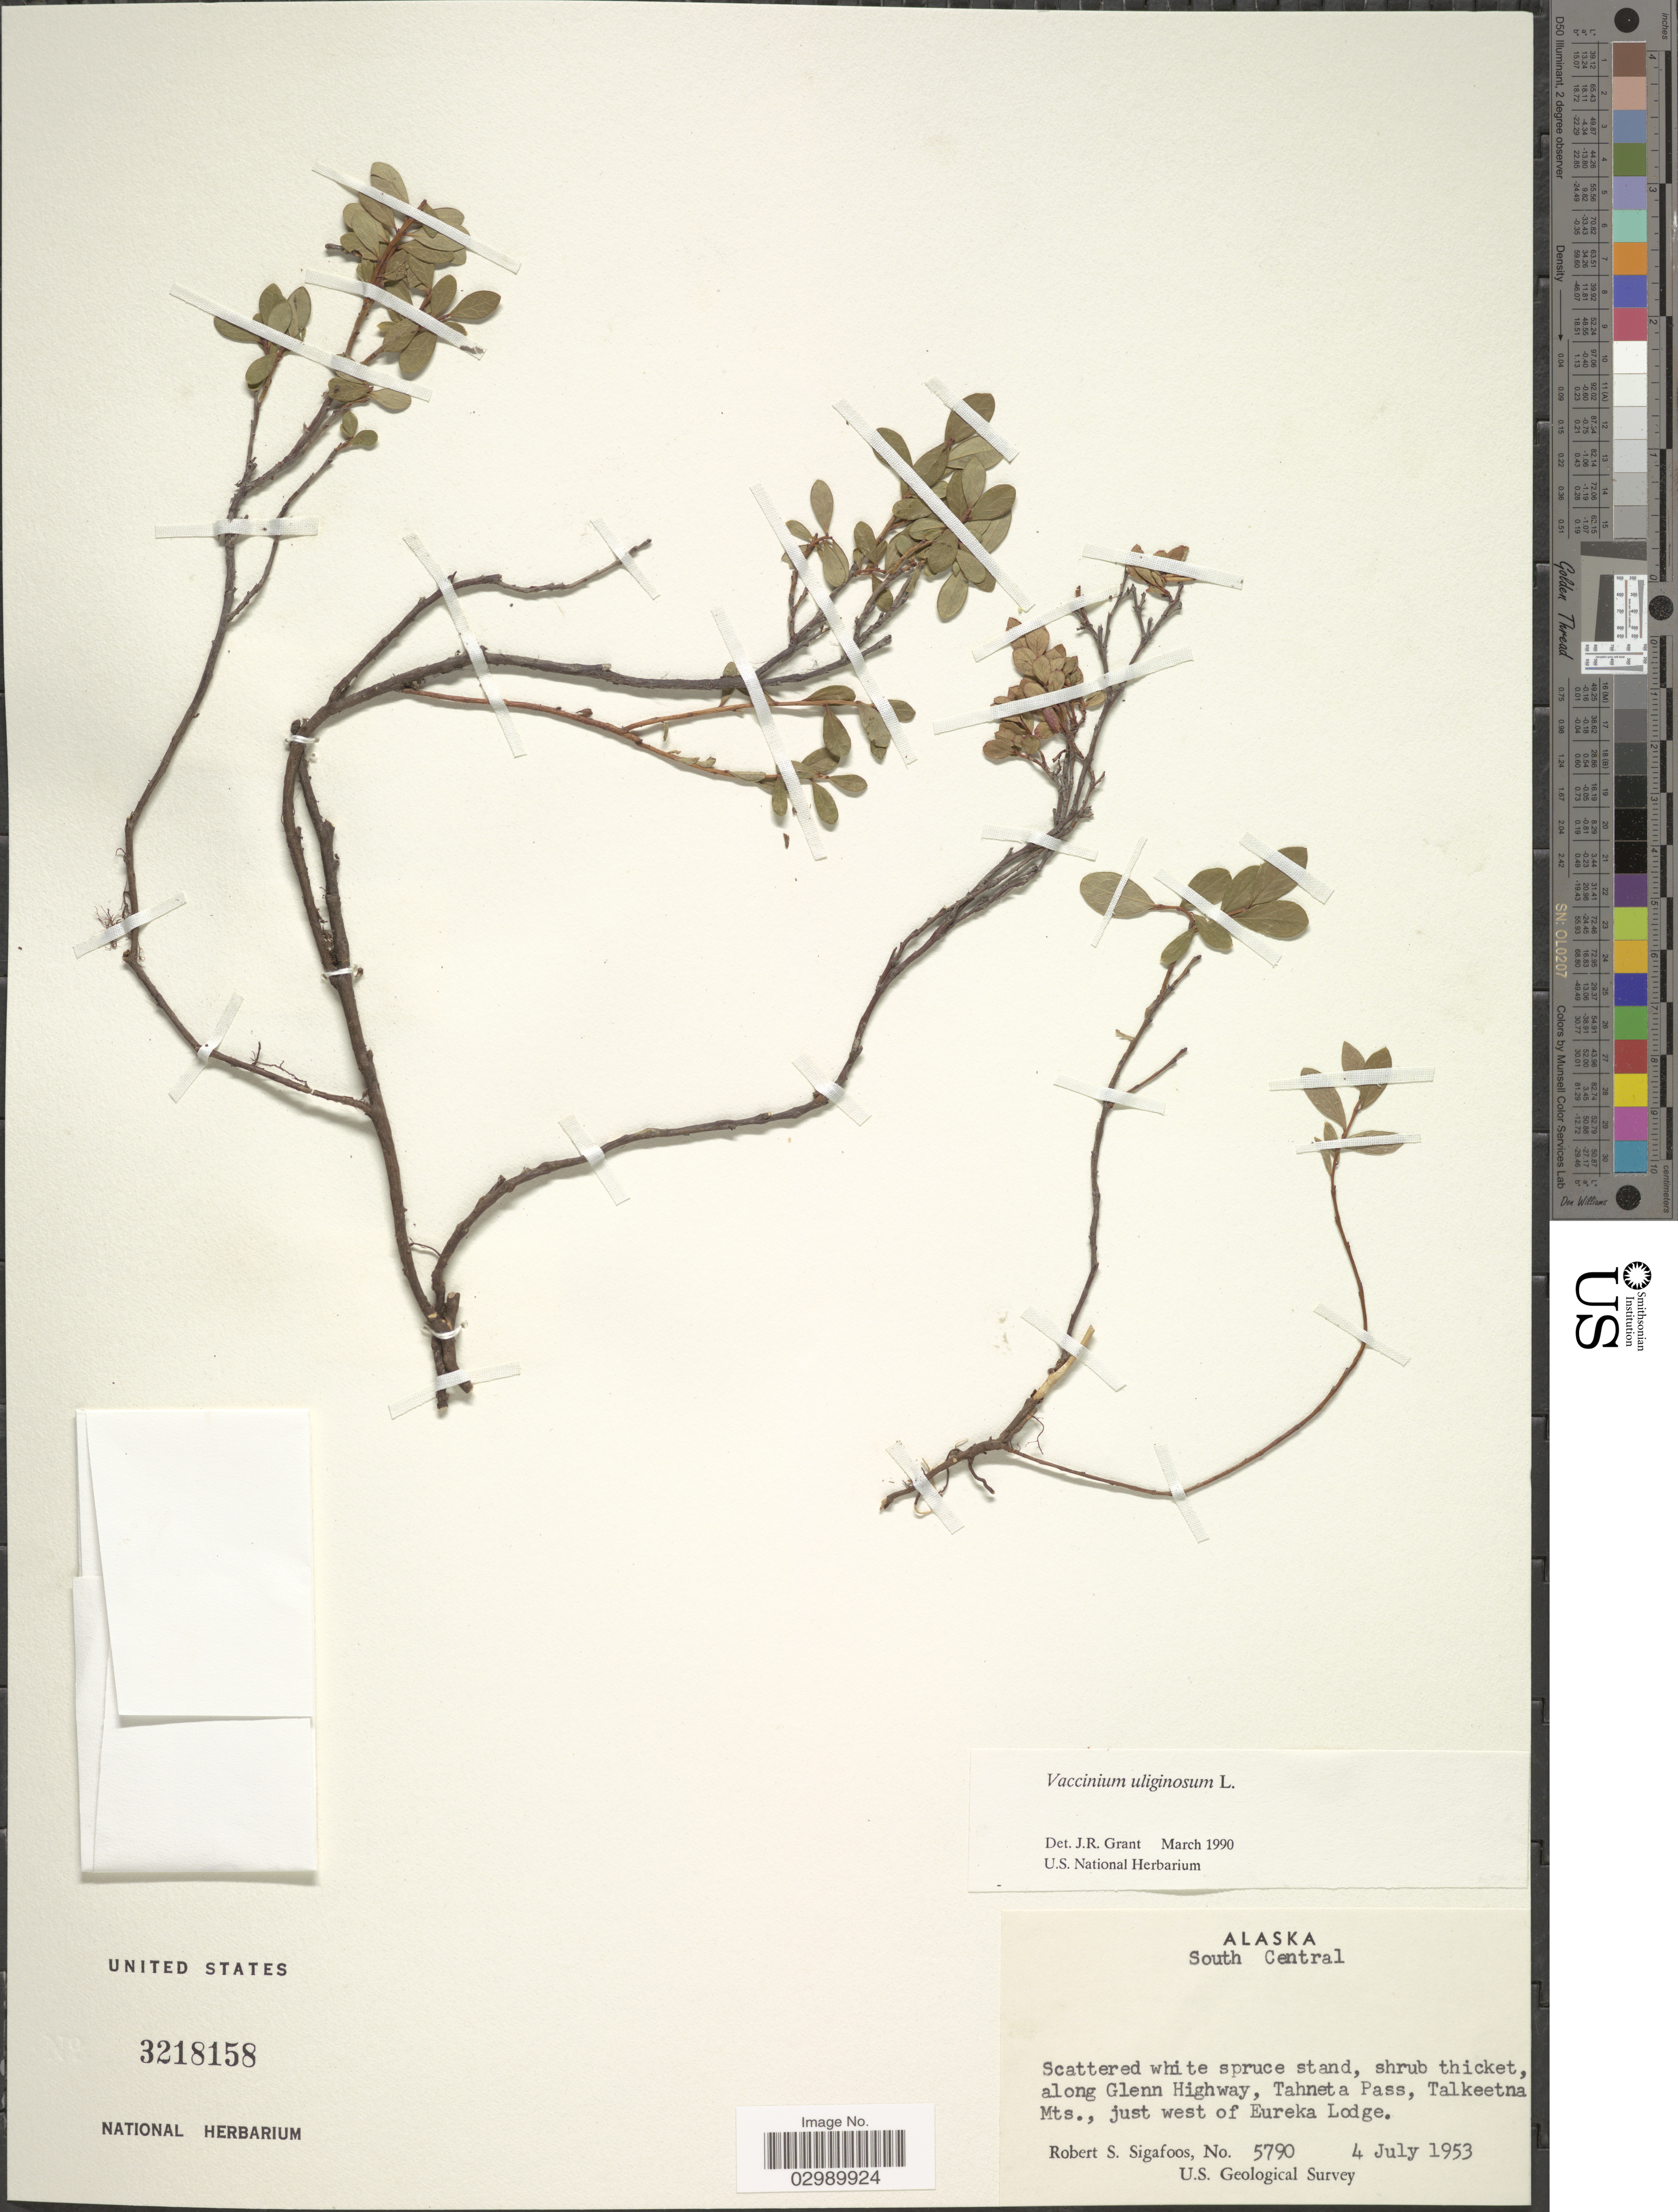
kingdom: Plantae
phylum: Tracheophyta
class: Magnoliopsida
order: Ericales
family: Ericaceae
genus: Vaccinium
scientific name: Vaccinium uliginosum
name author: L.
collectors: R. Sigafoos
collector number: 5790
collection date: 1953-07-04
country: United States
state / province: Alaska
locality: South Central, along Glenn Highway, Tahneta Pass, Talkeetna Mts., just west of Eureka Lodge.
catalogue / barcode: US 3218158